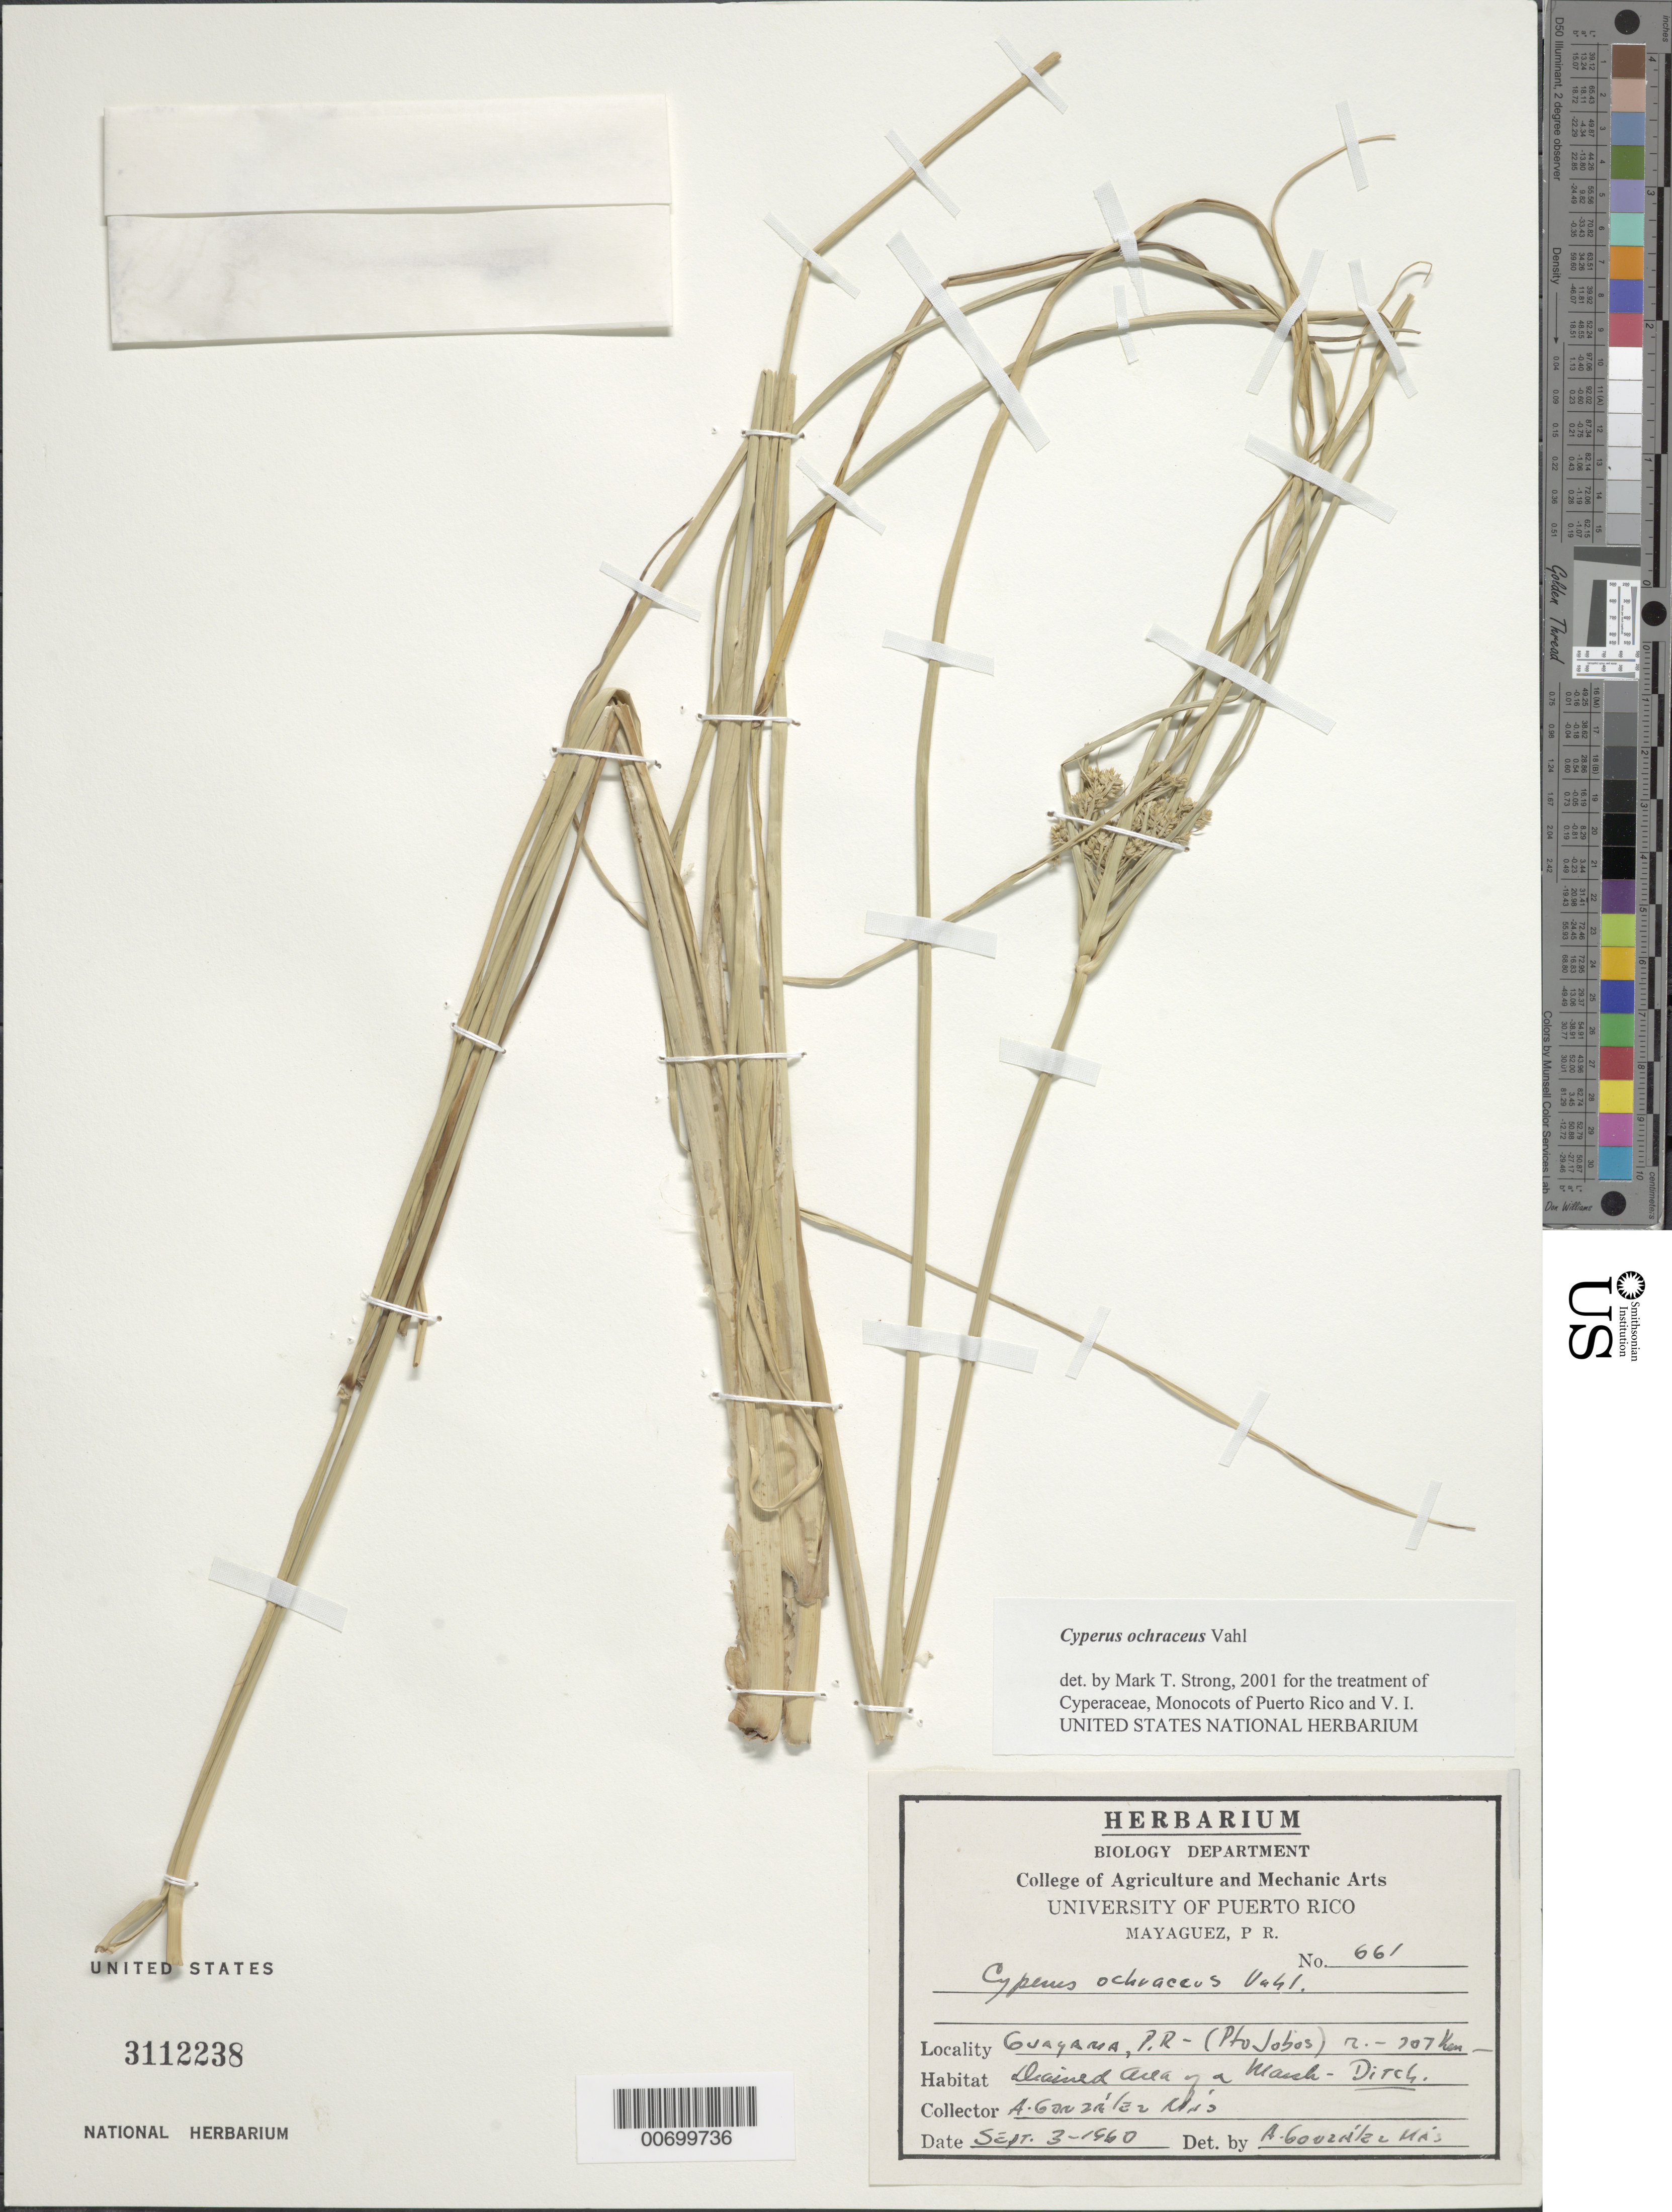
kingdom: Plantae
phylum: Tracheophyta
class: Liliopsida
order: Poales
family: Cyperaceae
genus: Cyperus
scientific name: Cyperus ochraceus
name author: Vahl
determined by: Strong, M. T., (US), Smithsonian Institution - National Museum of Natural History (UNITED STATES)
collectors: A. González Más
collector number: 661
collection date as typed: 03 Sep 1960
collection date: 1960-09-03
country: Puerto Rico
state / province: Guayama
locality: Guayama: Pto. Jobos, Rd. 709.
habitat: Drained area of marsh; ditch.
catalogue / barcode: US 3112238